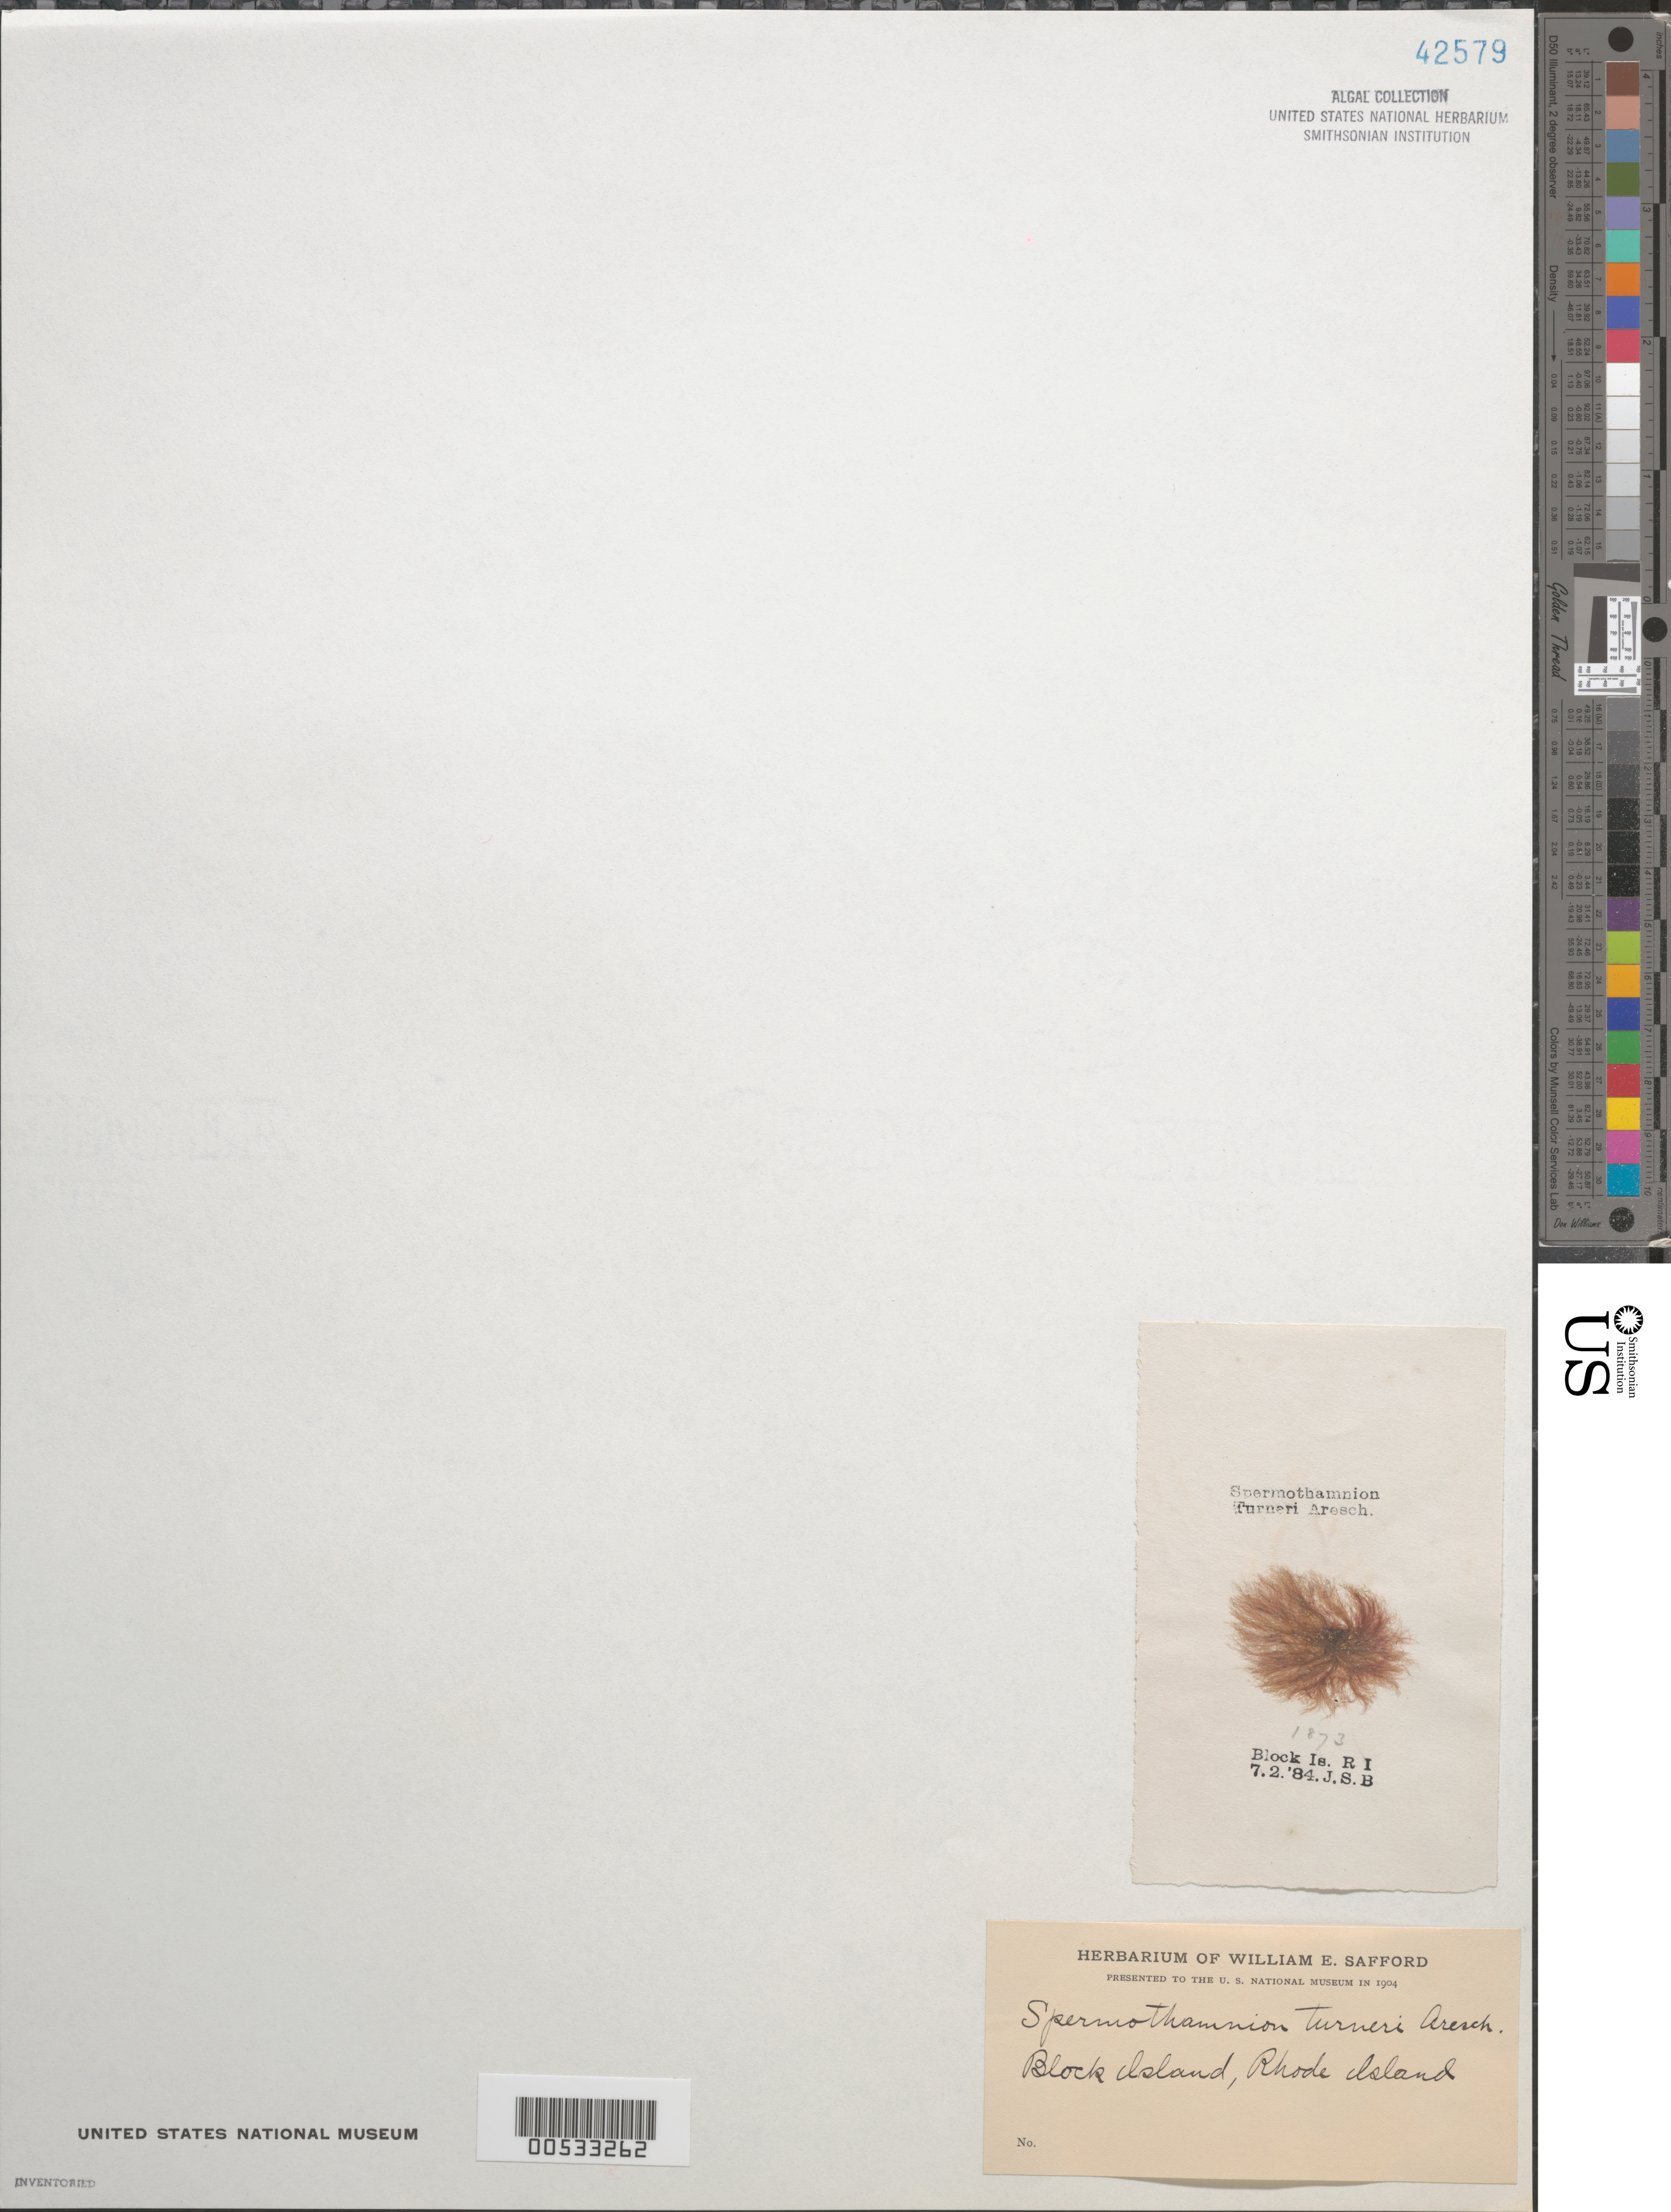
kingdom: Plantae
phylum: Rhodophyta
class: Florideophyceae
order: Ceramiales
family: Ceramiaceae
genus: Scagelothamnion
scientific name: Scagelothamnion turneri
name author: (Mert. ex Roth) A. Athanasiadis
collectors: J. S. Brown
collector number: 1873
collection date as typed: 02 Jul 1884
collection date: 1884-07-02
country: United States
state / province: Rhode Island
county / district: Washington County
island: Block Island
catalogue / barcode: US 42579